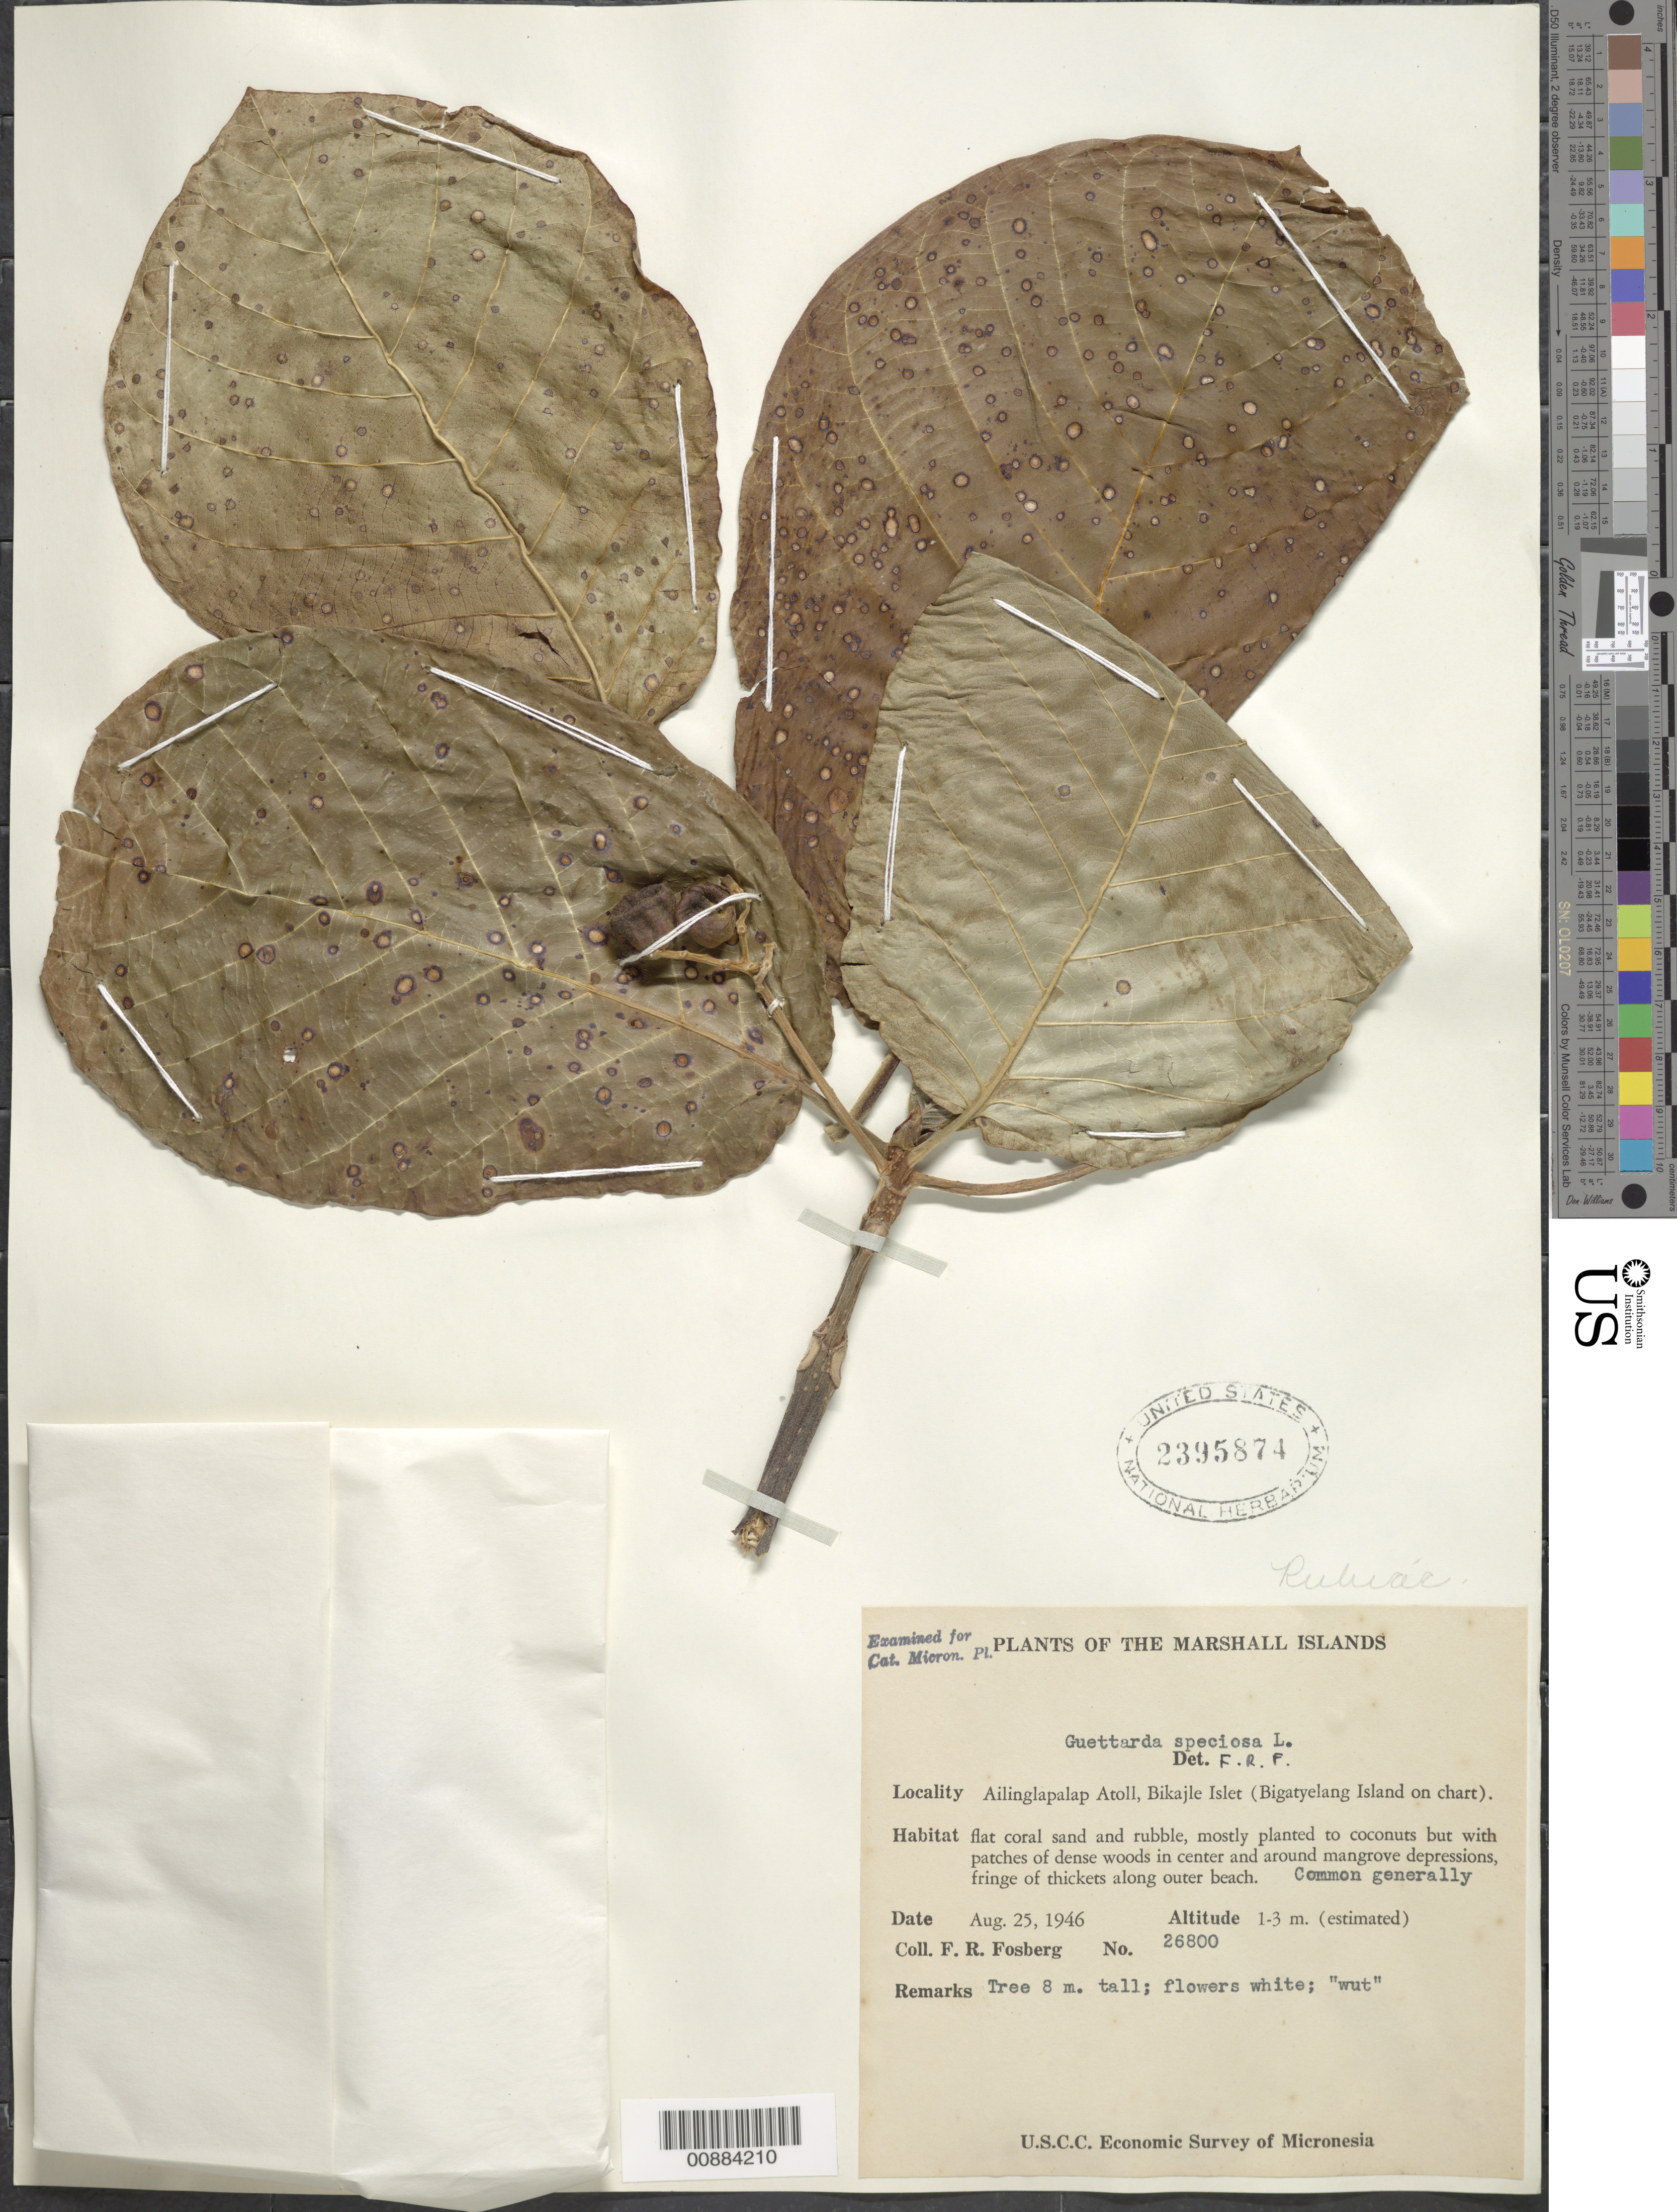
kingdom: Plantae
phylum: Tracheophyta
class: Magnoliopsida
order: Gentianales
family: Rubiaceae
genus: Guettarda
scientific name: Guettarda speciosa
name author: L.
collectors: F. R. Fosberg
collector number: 26800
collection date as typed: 25 Aug 1946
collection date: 1946-08-25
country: Marshall Islands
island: Ailinglaplap [Ailinglapalap] Atoll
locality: Bikajle Islet (Bigatyelang I. on chart)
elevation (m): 1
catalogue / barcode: US 2395874